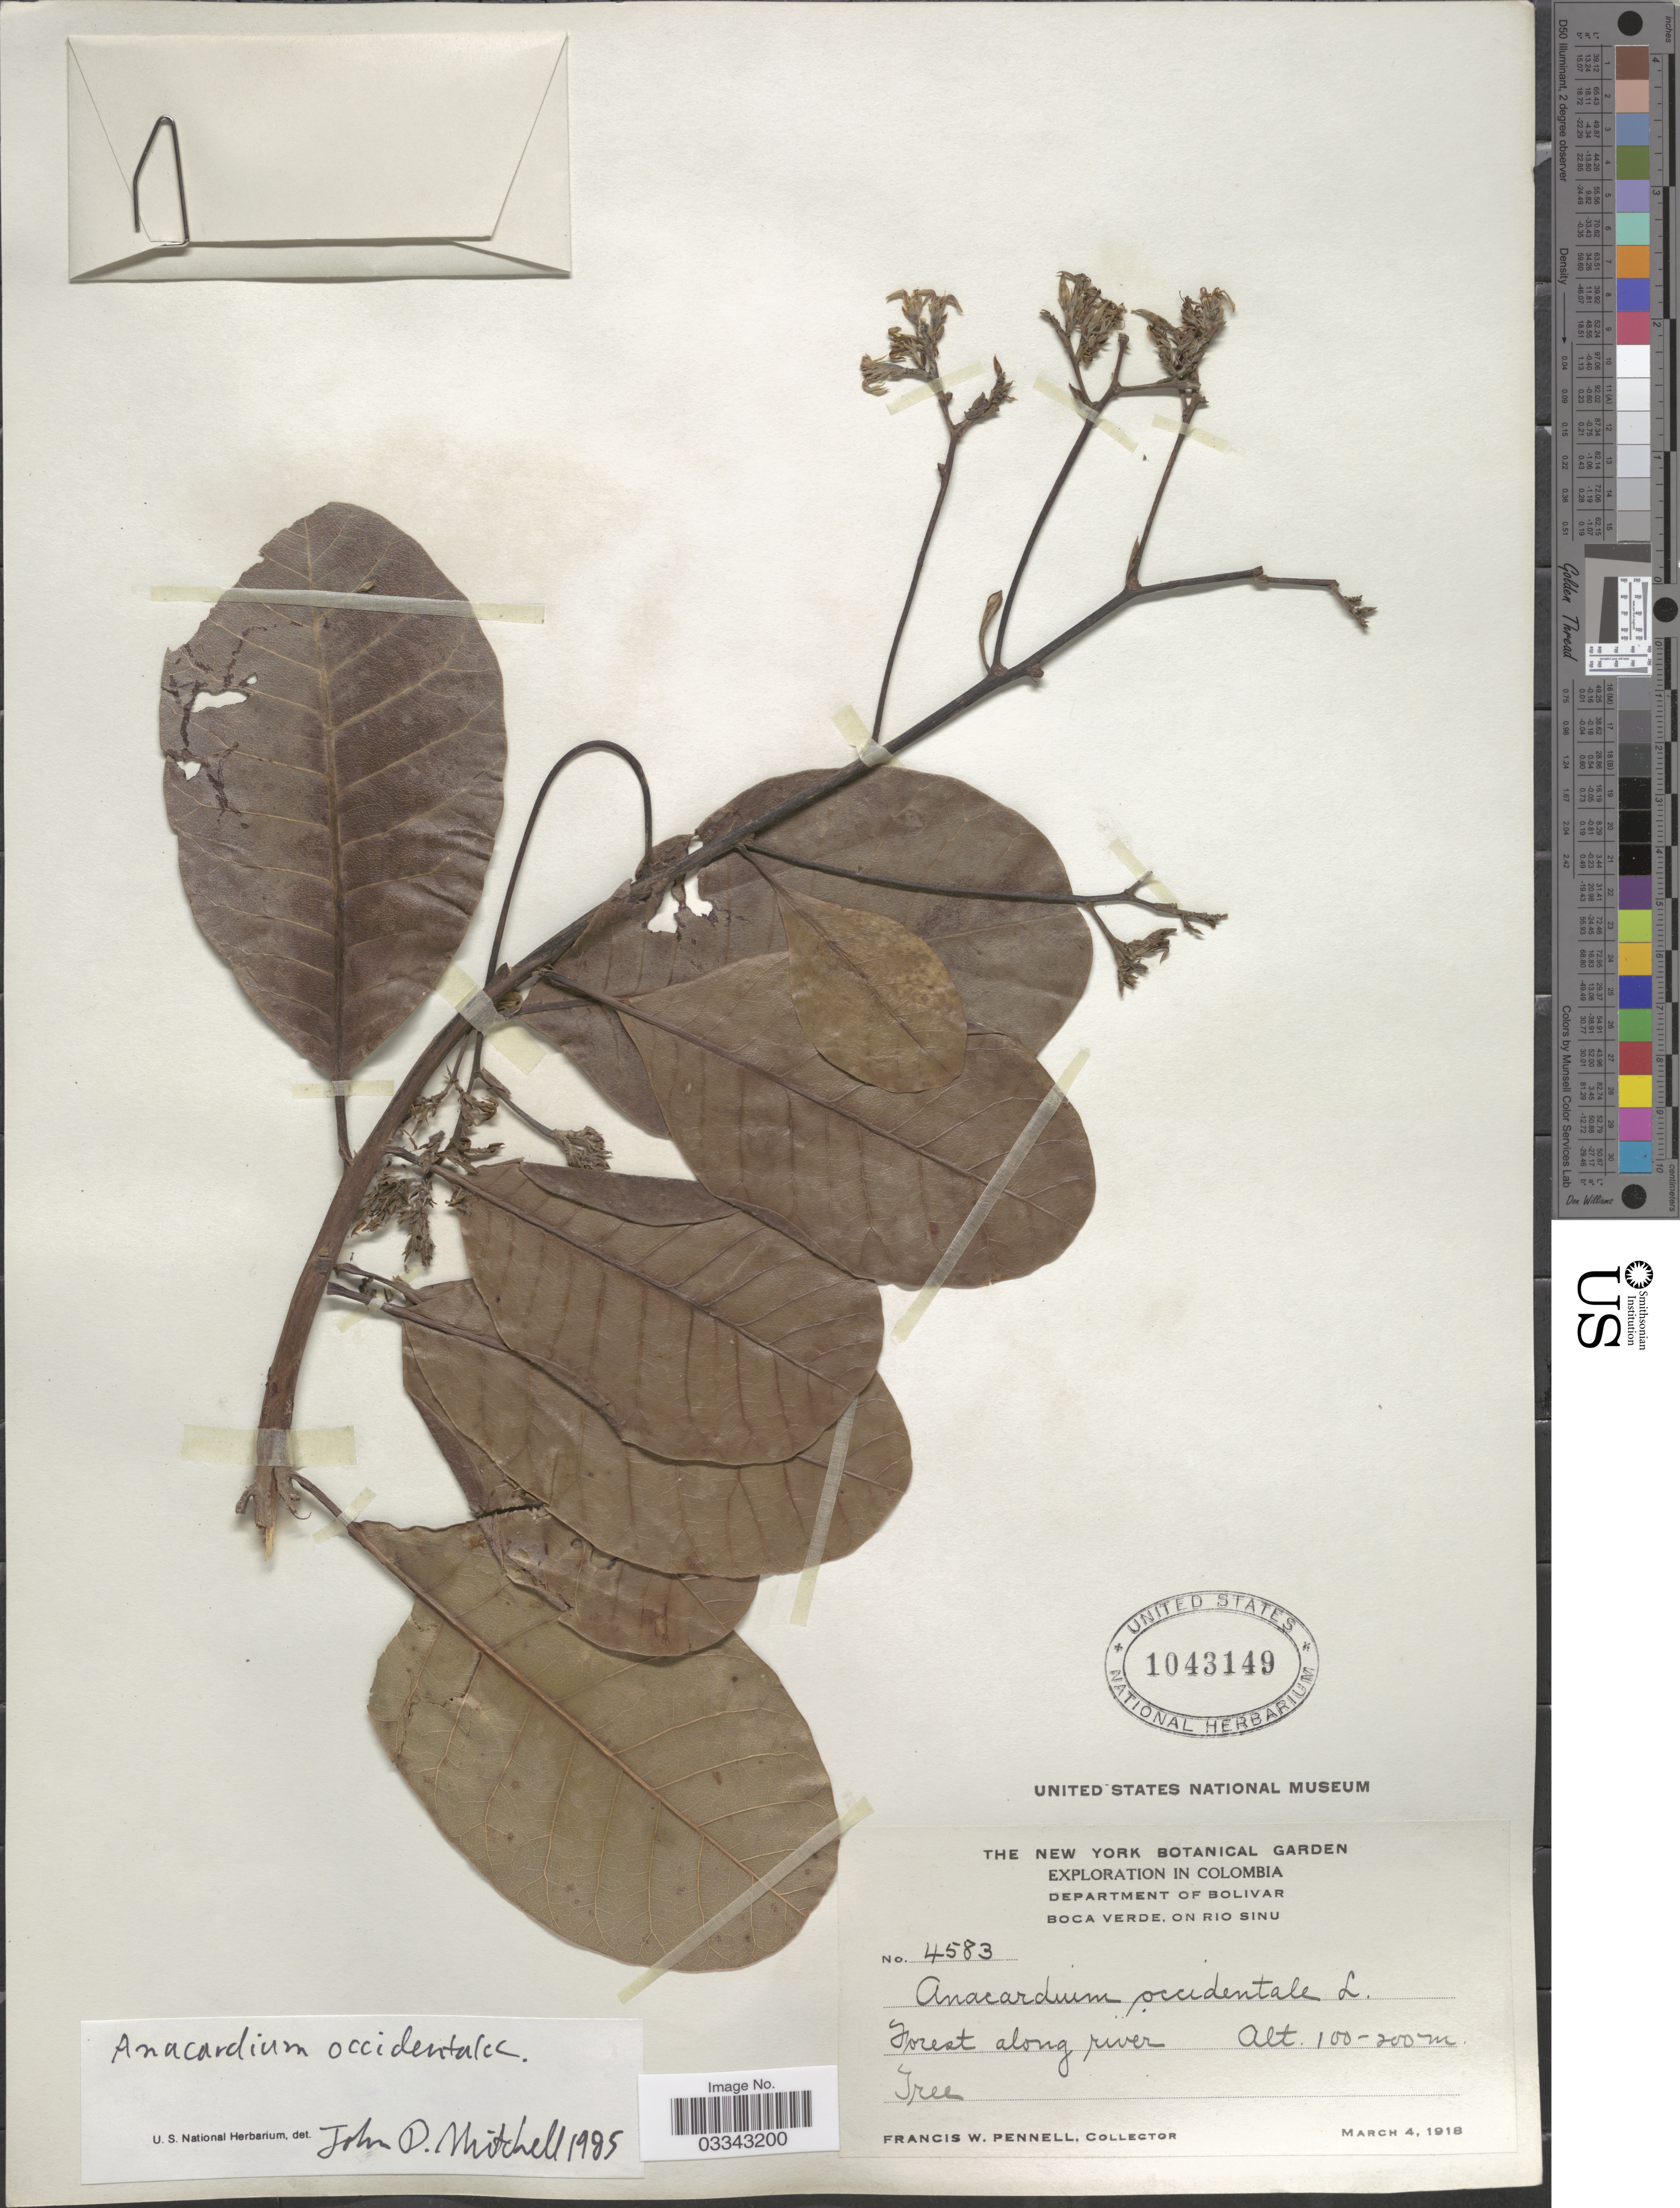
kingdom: Plantae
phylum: Tracheophyta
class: Magnoliopsida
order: Sapindales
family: Anacardiaceae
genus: Anacardium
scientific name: Anacardium occidentale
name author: L.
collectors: F. W. Pennell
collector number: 4583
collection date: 1918-03-04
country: Colombia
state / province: Bolívar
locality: Department of Bolivar Boca Verde, on Rio Sinu. Forest along river.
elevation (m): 100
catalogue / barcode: US 1043149